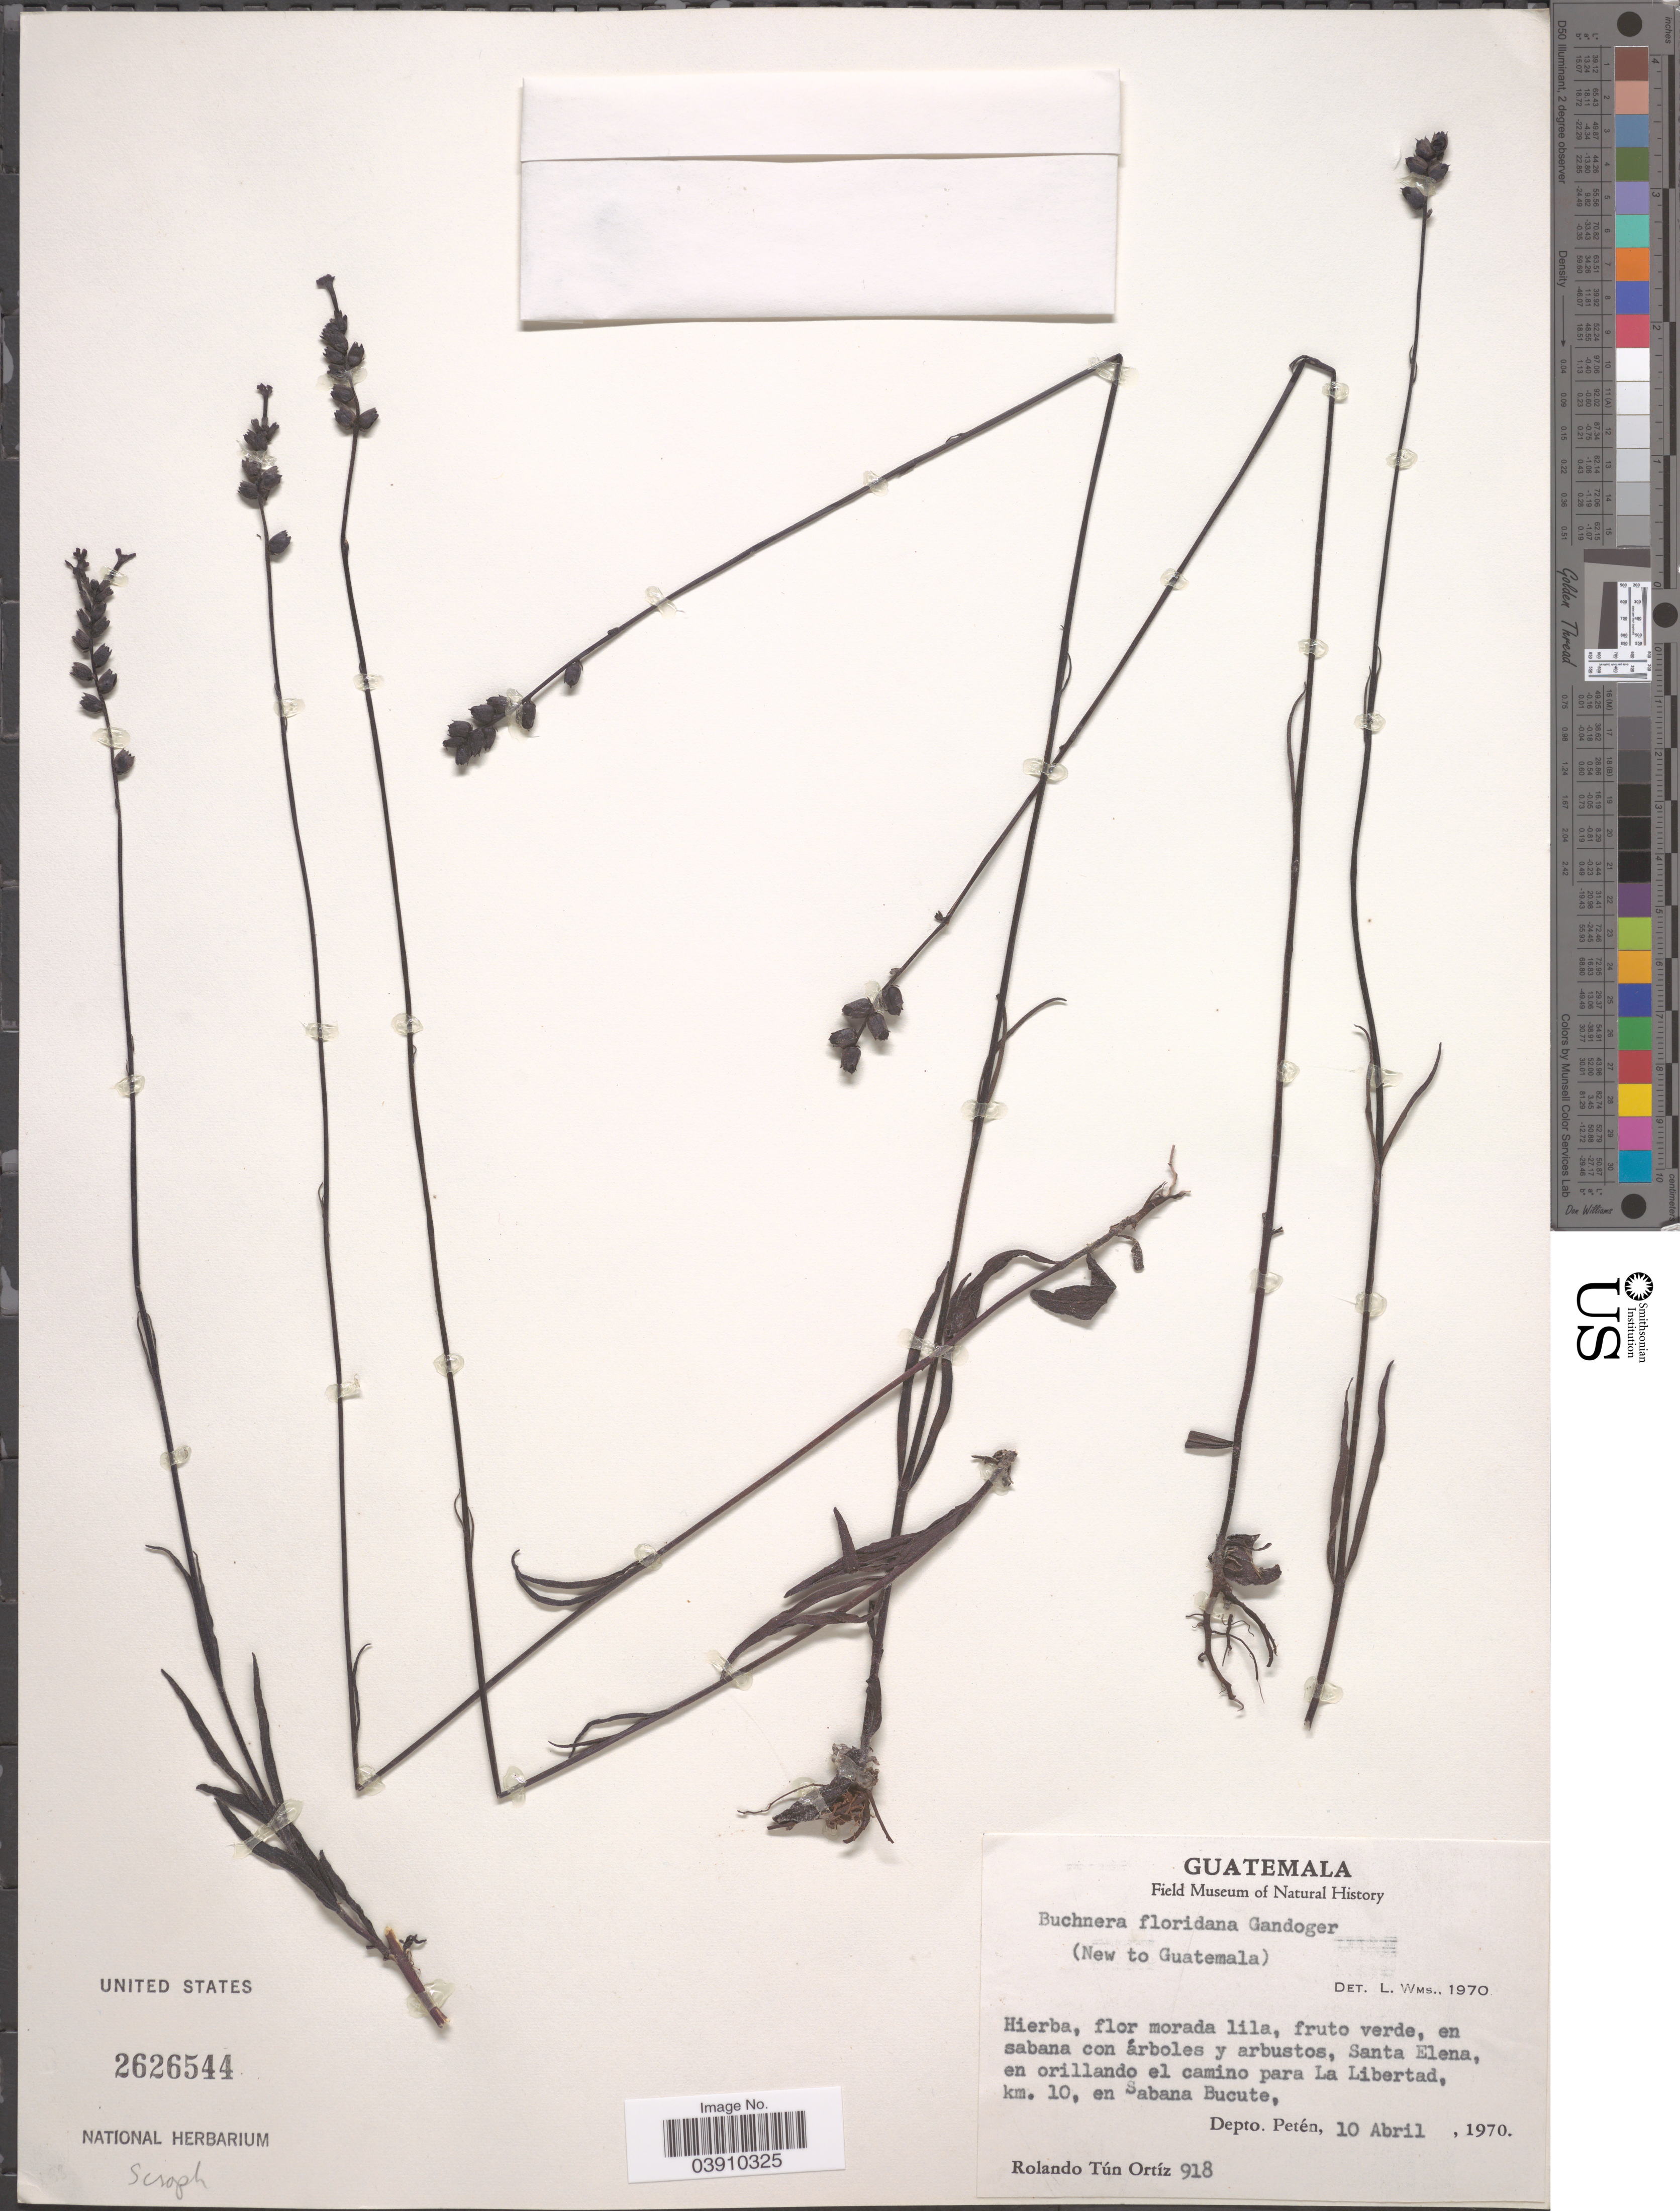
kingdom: Plantae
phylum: Tracheophyta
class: Magnoliopsida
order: Lamiales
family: Orobanchaceae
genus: Buchnera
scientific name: Buchnera floridana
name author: Gand.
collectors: R. Tún Ortíz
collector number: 918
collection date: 1970-04-10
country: Guatemala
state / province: El Peten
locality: Santa Elena, en orillando el camino para La Libertad, km. 10, en Sabana Bucute, Depto. Petén.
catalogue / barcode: US 2626544